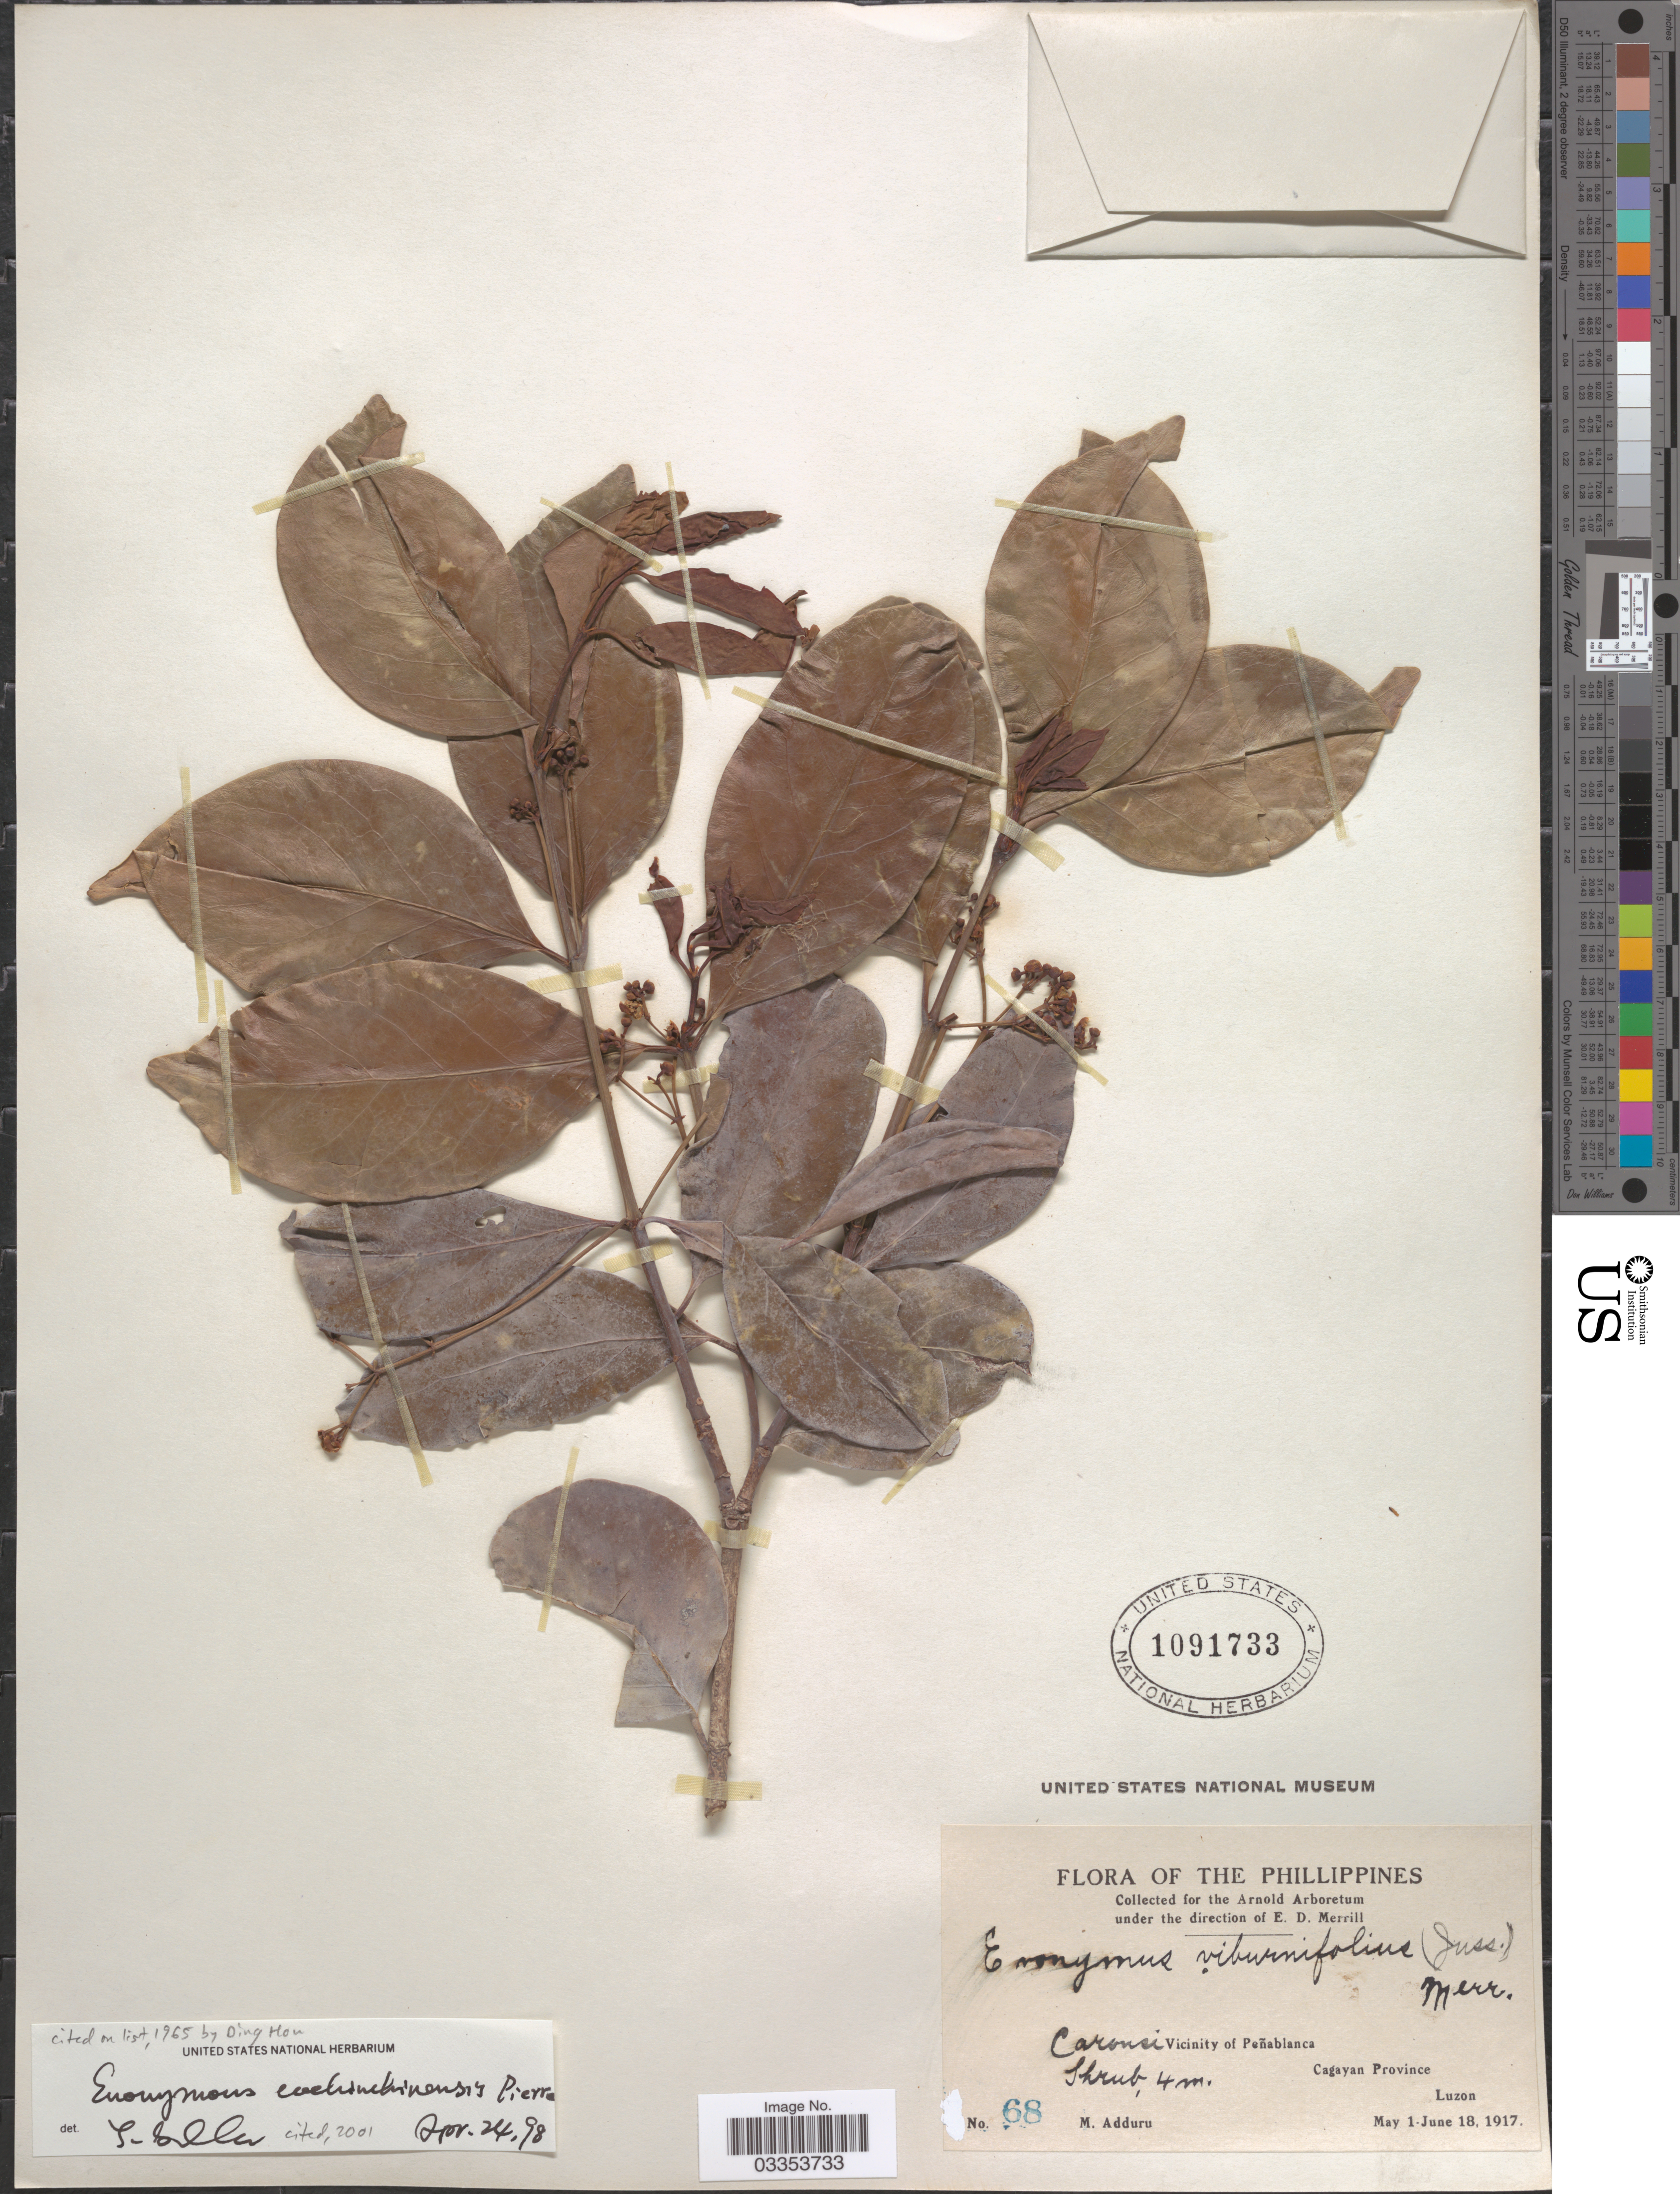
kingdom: Plantae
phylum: Tracheophyta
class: Magnoliopsida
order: Celastrales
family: Celastraceae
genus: Euonymus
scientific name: Euonymus cochinchinensis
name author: Pierre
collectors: M. Adduru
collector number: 68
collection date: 1917-05-01/1917-06-18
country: Philippines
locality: Caronsi Vicinity of Peñablanca, Cagayan Province, Luzon.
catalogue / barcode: US 1091733